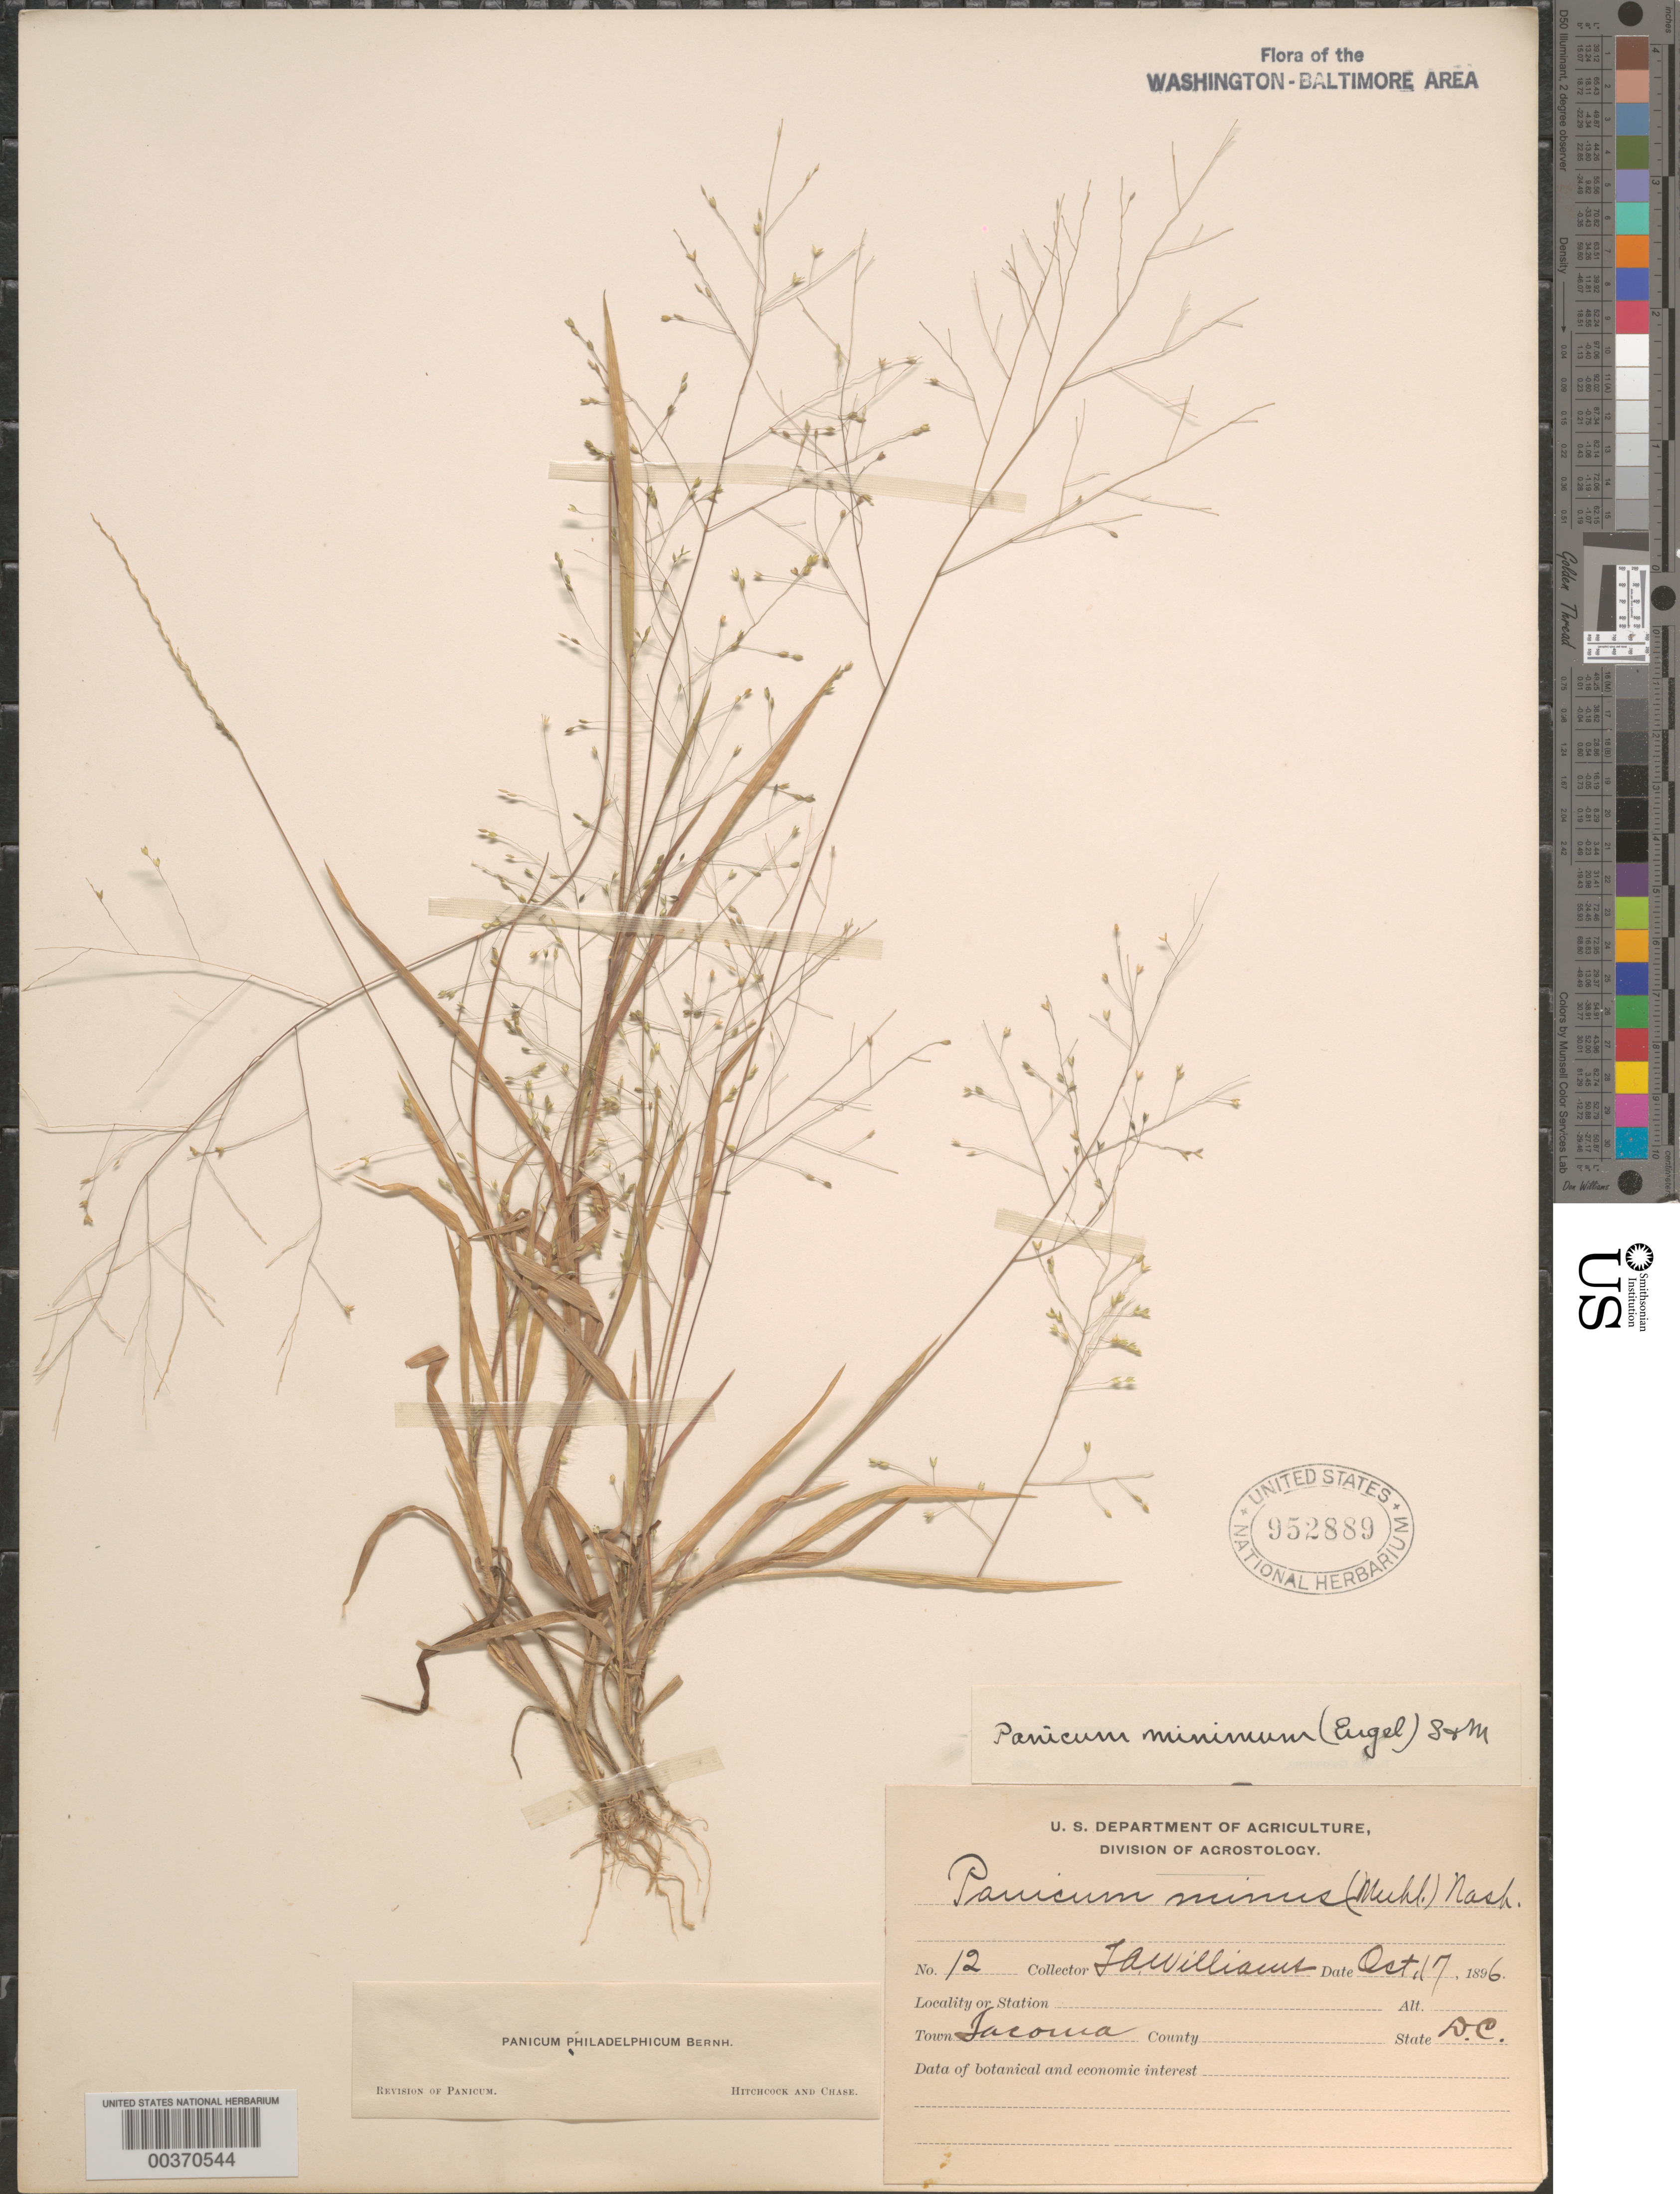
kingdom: Plantae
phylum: Tracheophyta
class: Liliopsida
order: Poales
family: Poaceae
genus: Panicum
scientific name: Panicum philadelphicum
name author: Bernh. ex Trin.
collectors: T. A. Williams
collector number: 12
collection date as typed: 17 Oct 1896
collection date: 1896-10-17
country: United States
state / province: District of Columbia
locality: Tocoma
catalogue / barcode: US 952889